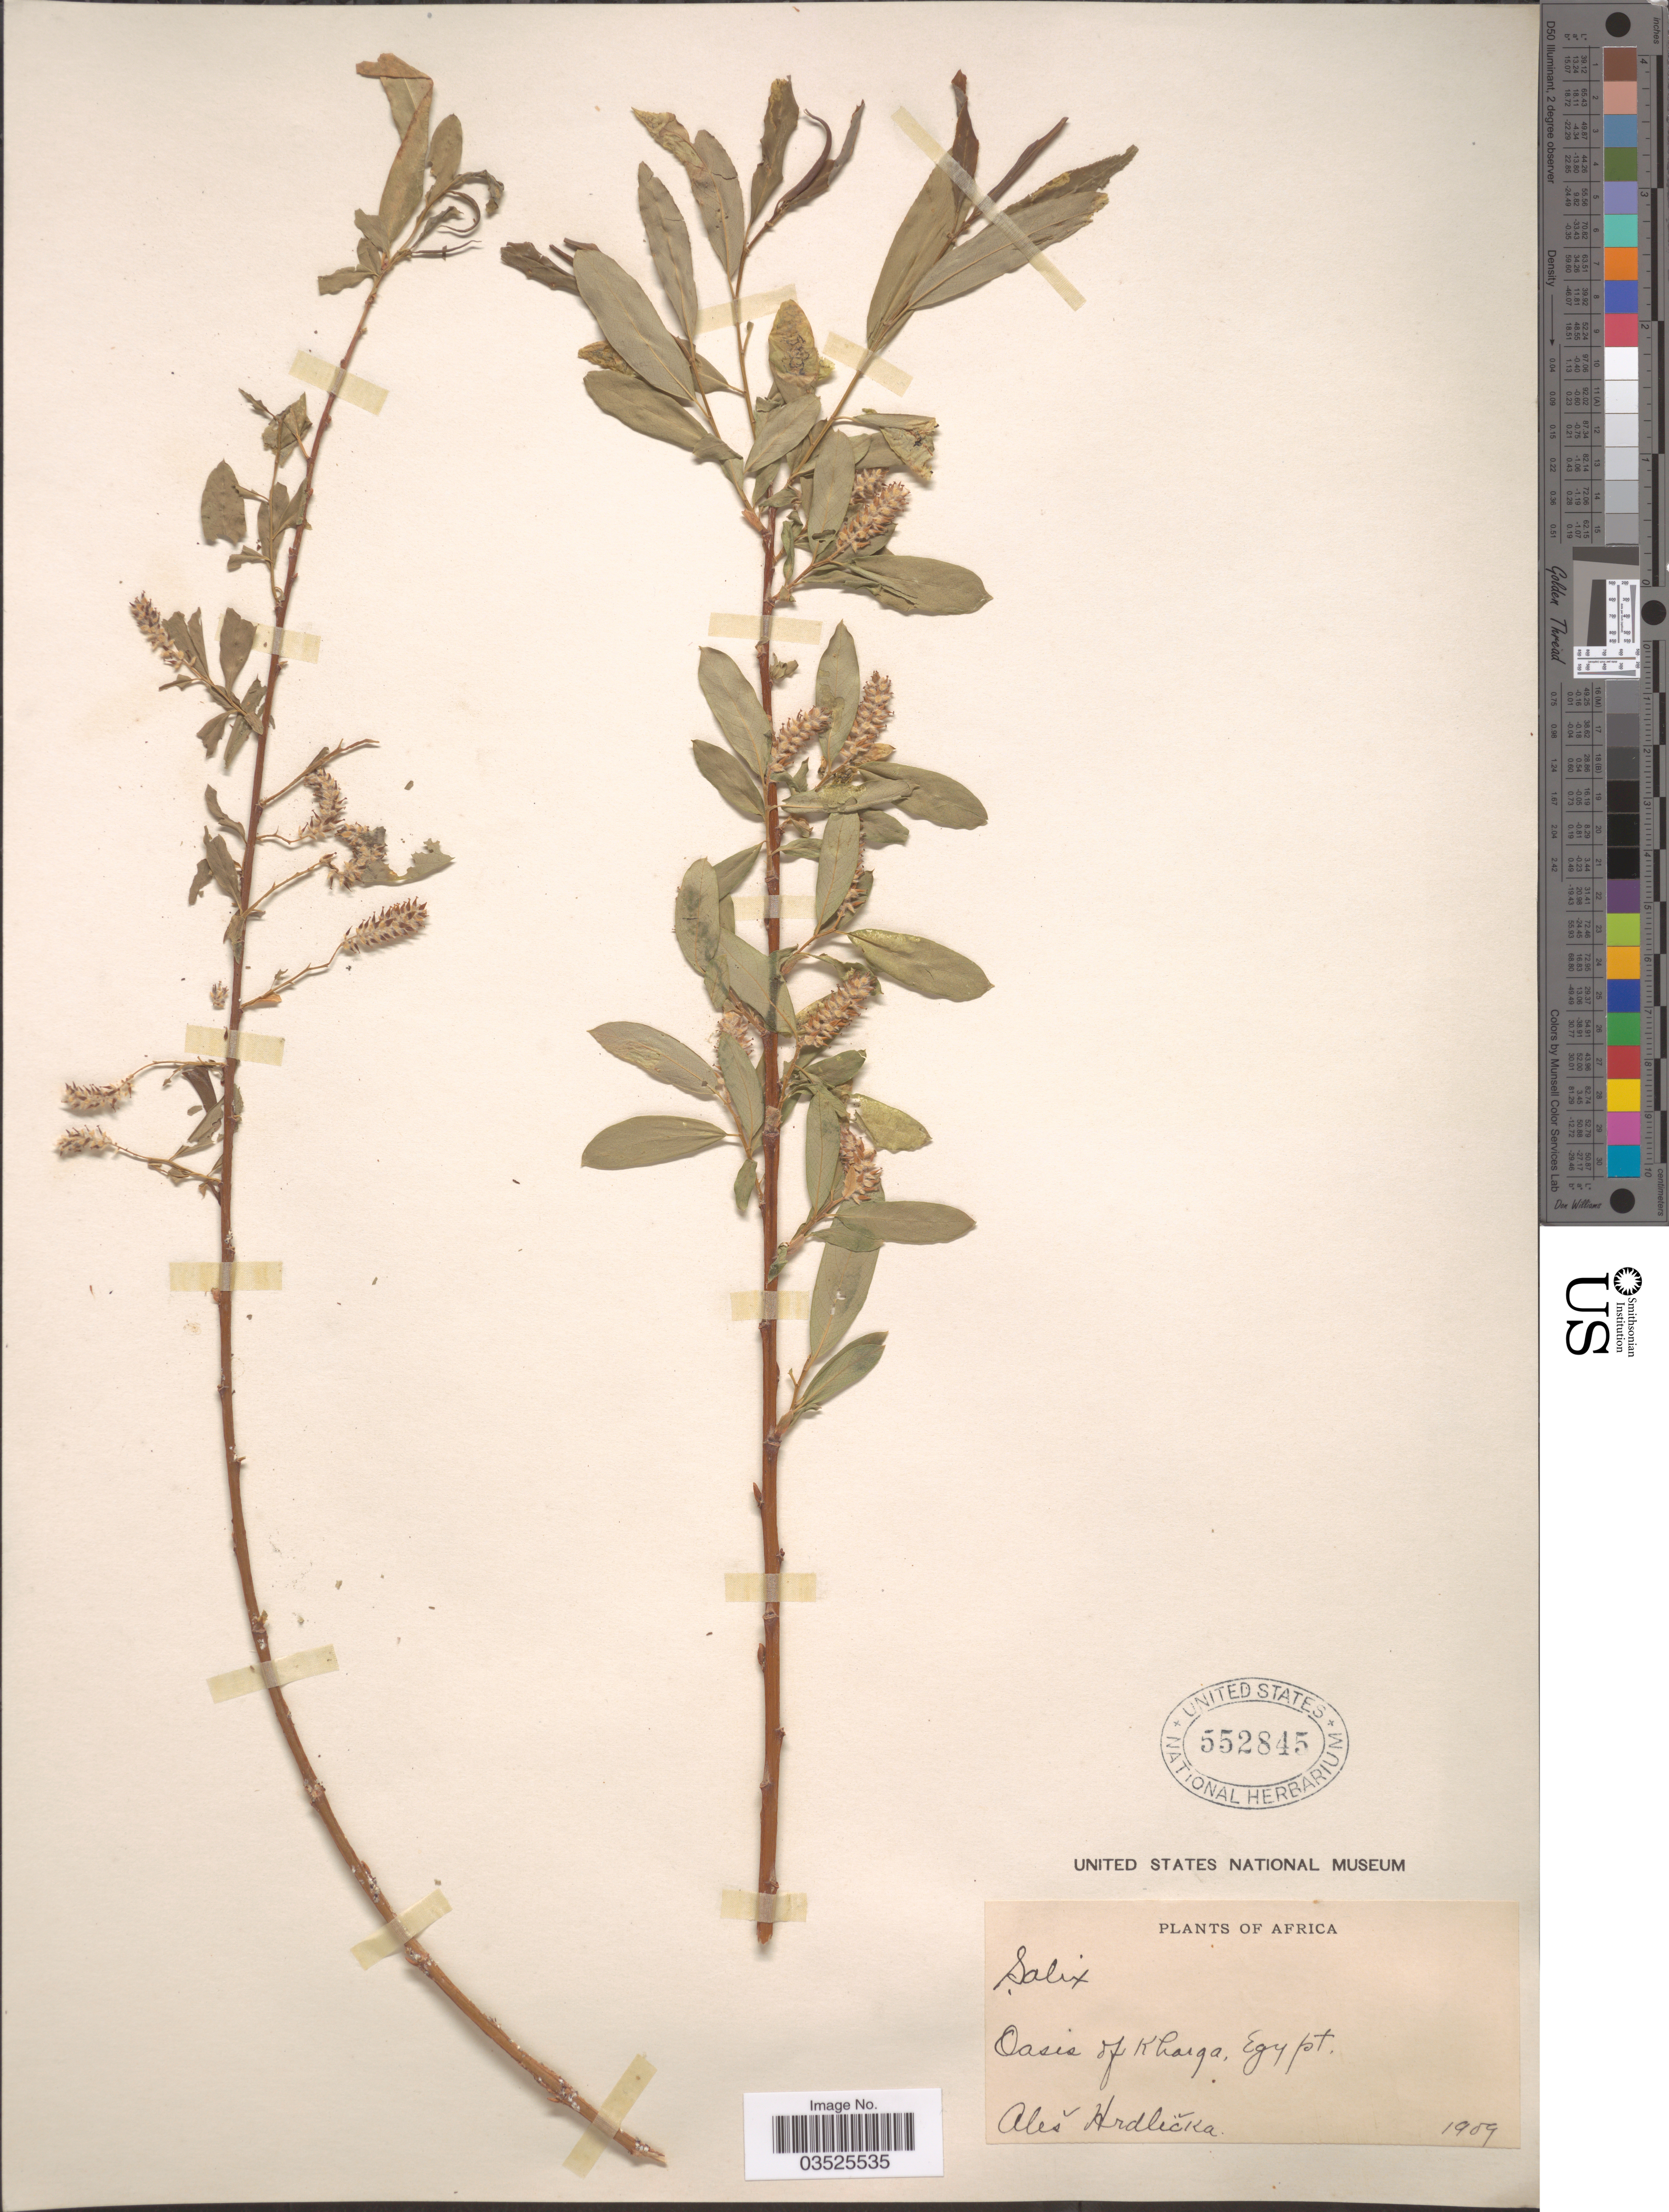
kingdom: Plantae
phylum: Tracheophyta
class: Magnoliopsida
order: Malpighiales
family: Salicaceae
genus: Salix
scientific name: Salix cordata x S. sericea Marshall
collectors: A. Hrdlicka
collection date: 1909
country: Egypt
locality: Oasis of Kharga, Egypt.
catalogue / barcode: US 552845